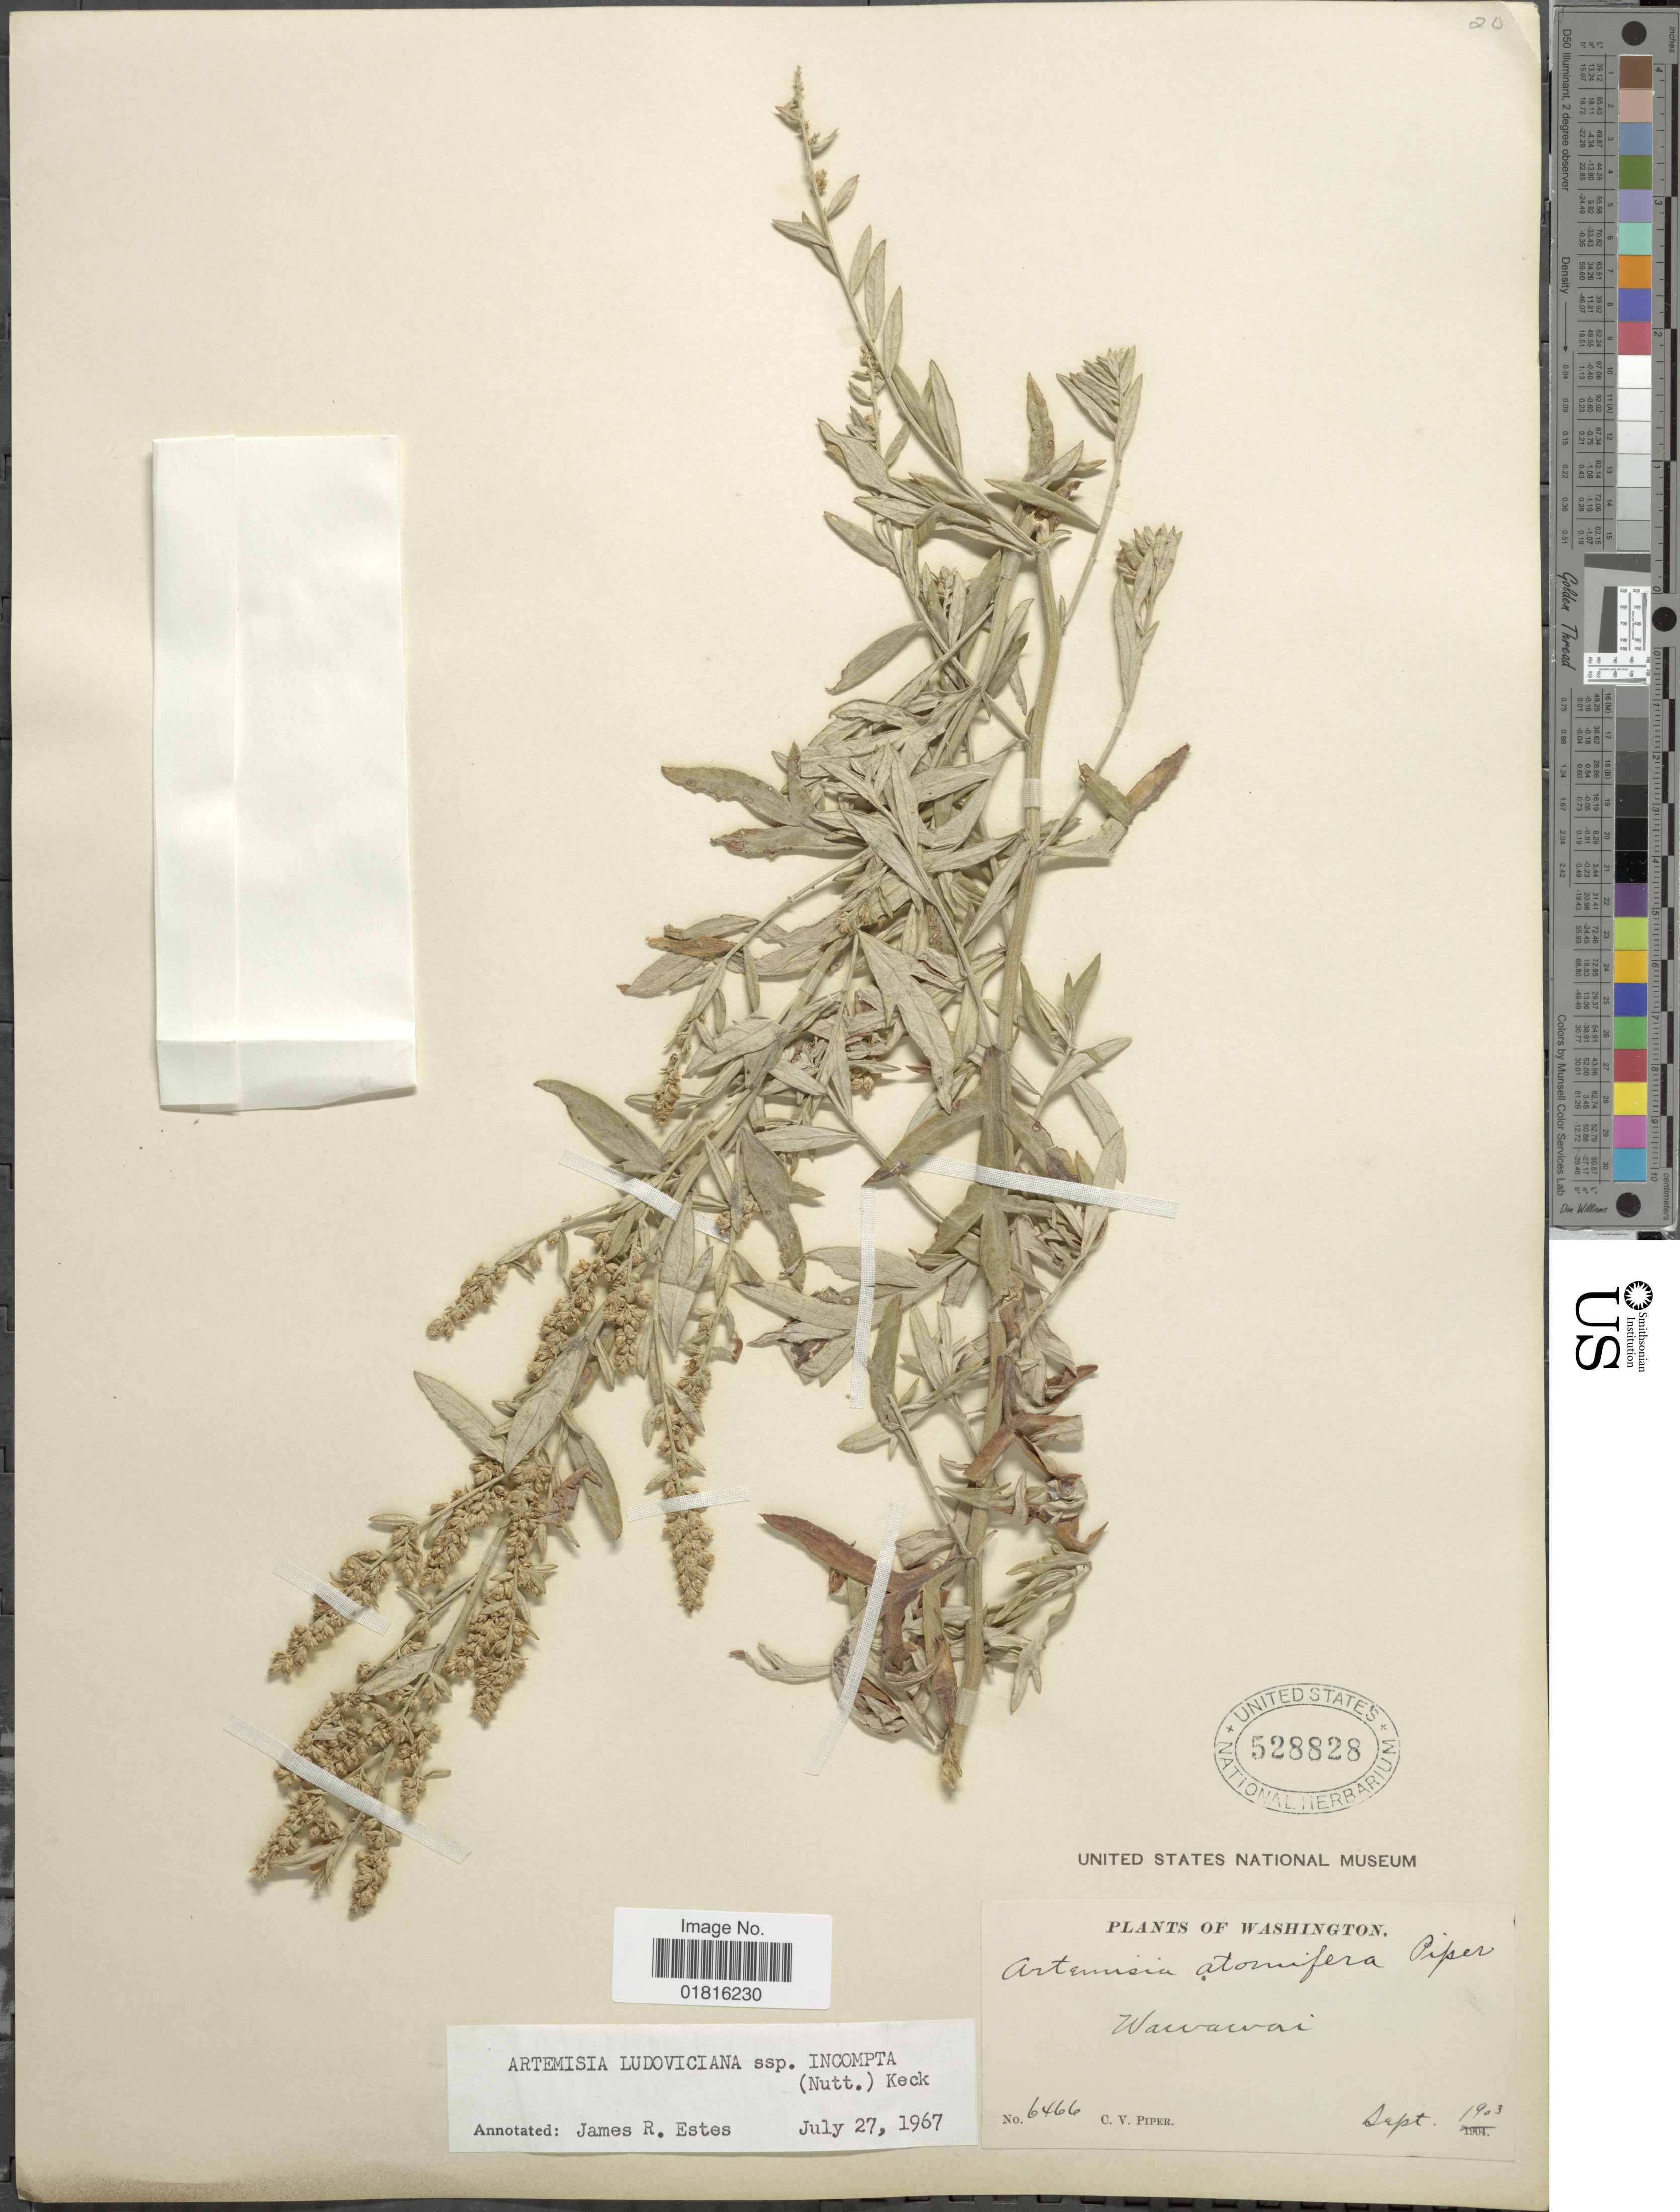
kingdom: Plantae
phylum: Tracheophyta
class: Magnoliopsida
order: Asterales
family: Asteraceae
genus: Artemisia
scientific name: Artemisia ludoviciana subsp. incompta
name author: (Nutt.) D.D. Keck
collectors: C. V. Piper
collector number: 6466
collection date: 1903-09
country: United States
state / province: Washington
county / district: Whitman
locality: Wawawai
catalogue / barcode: US 528828